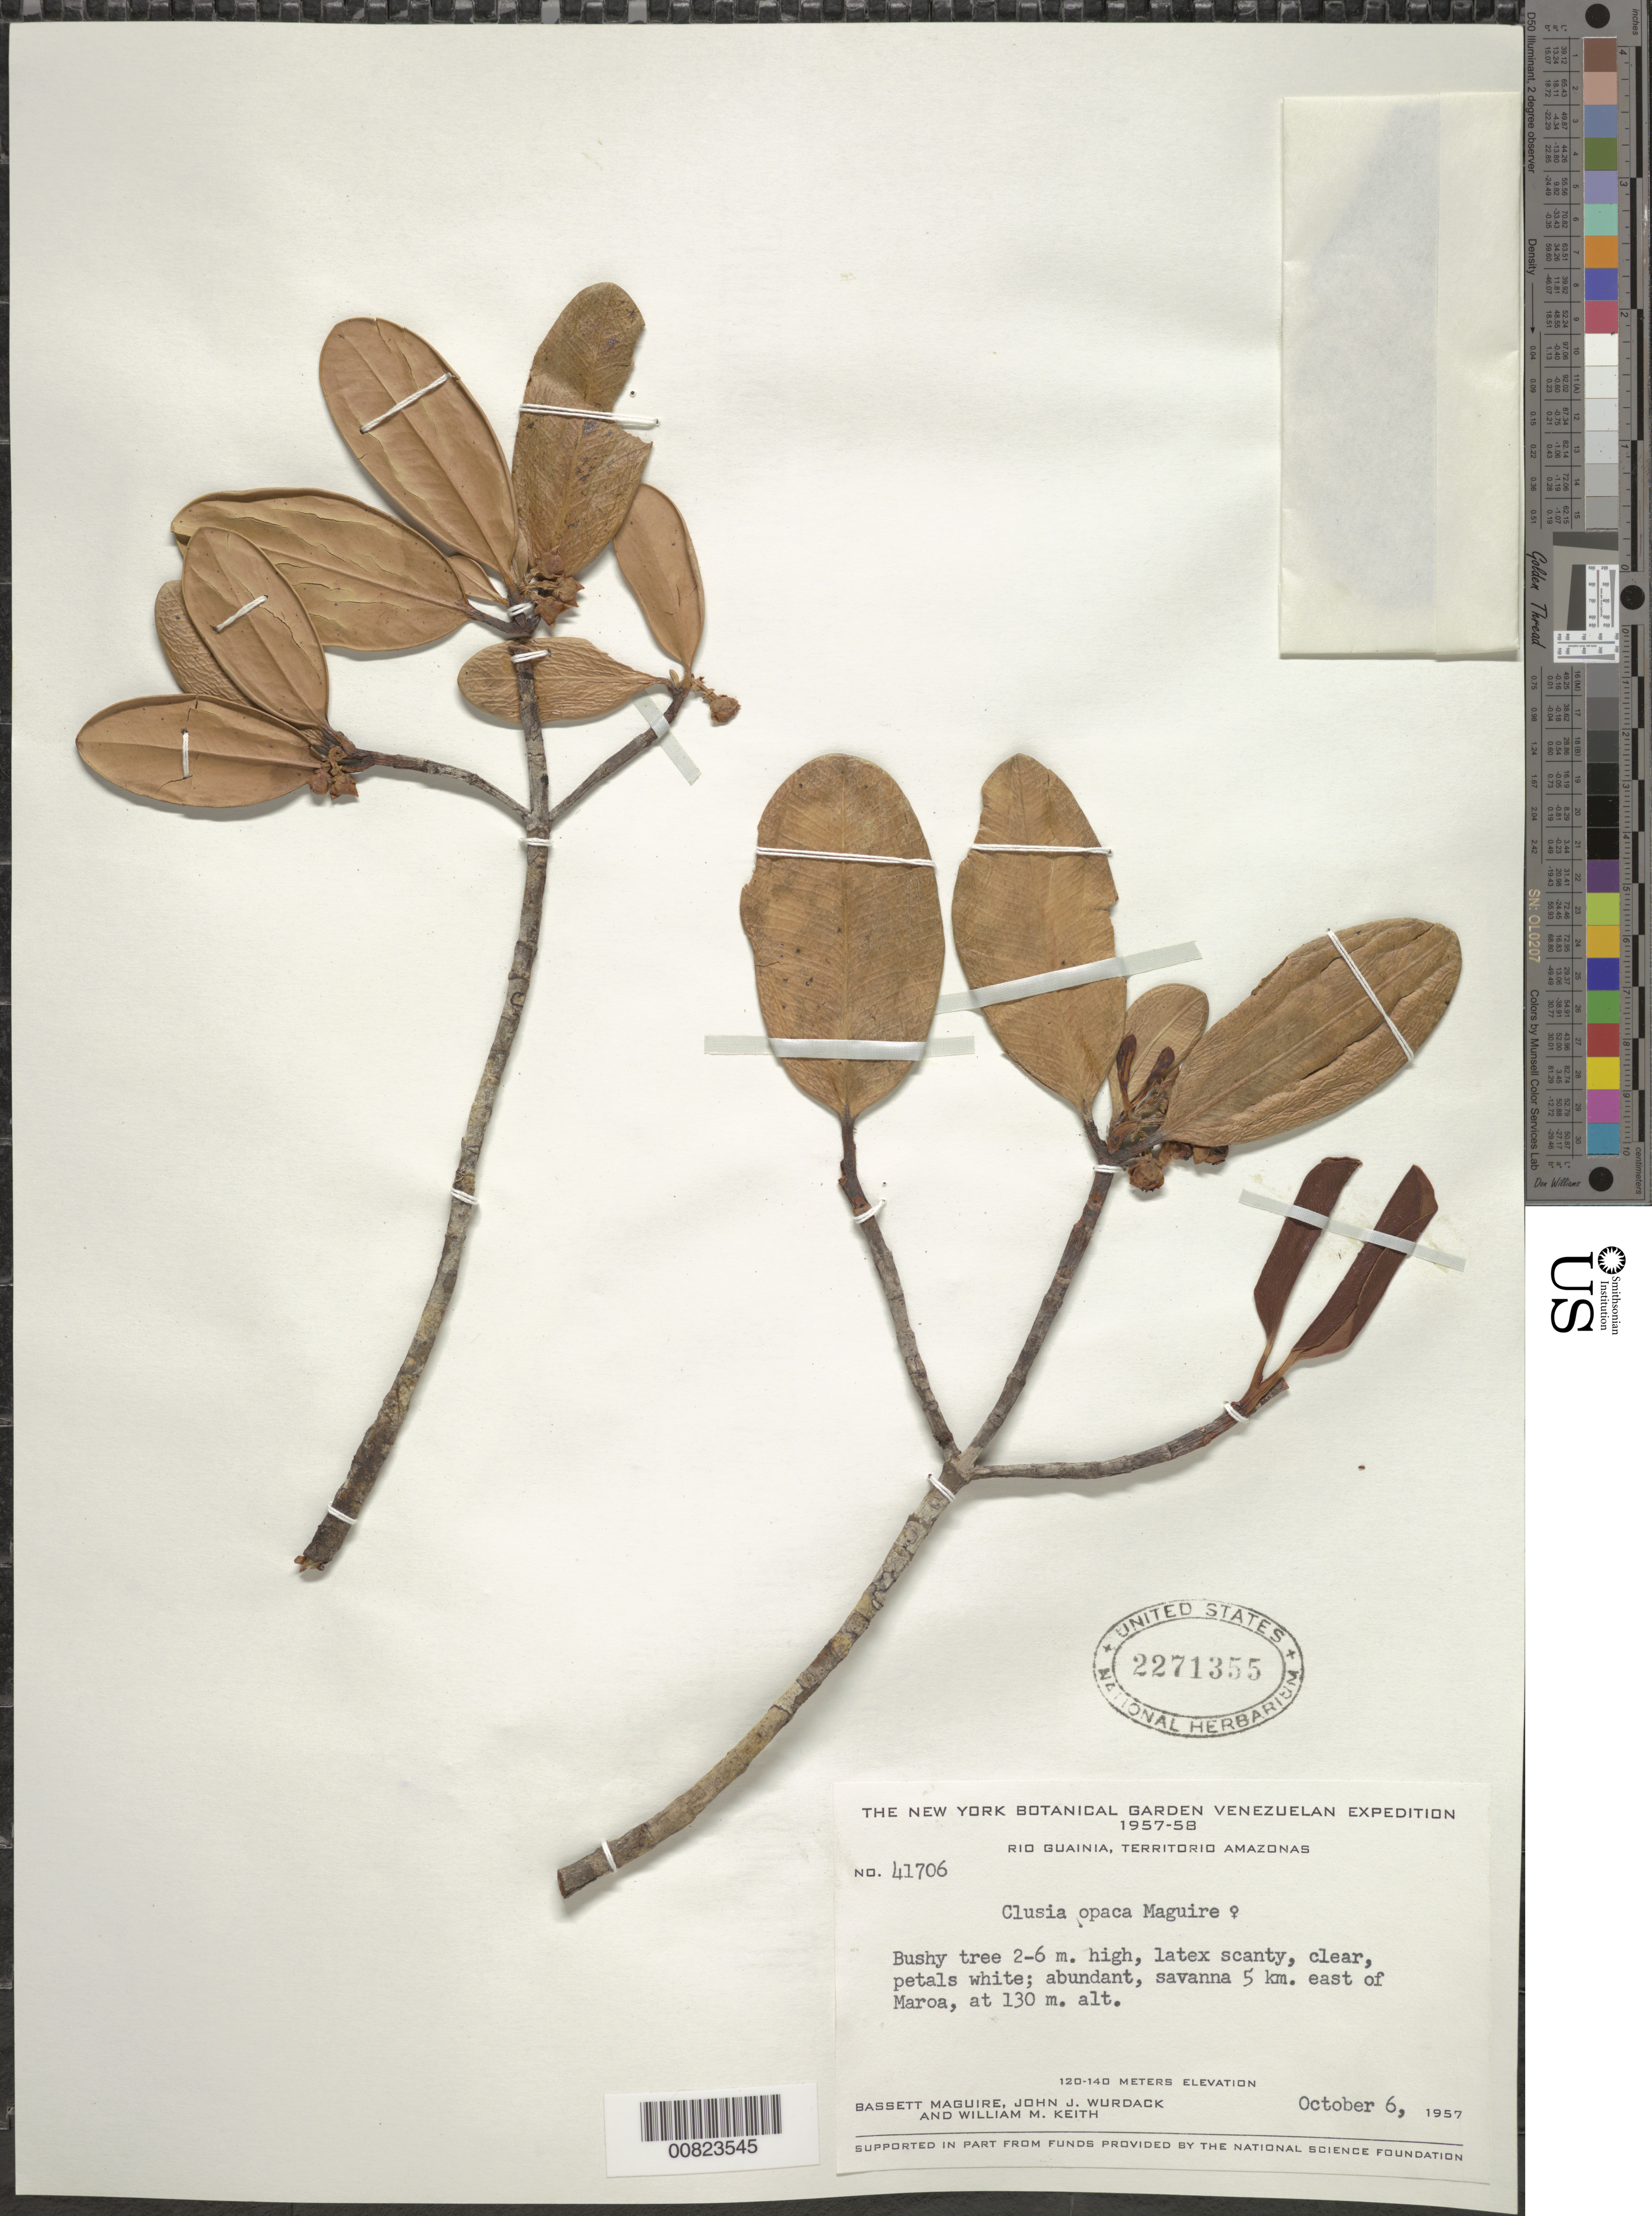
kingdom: Plantae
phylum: Tracheophyta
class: Magnoliopsida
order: Malpighiales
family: Clusiaceae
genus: Clusia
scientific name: Clusia opaca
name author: Maguire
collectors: B. Maguire, J. J. Wurdack & W. Keith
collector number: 41706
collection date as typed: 6-Oct-57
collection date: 1957-10-06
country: Venezuela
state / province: Amazonas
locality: Río Guainía, 5 km E of Maroa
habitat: Savanna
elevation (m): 120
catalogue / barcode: US 2271355